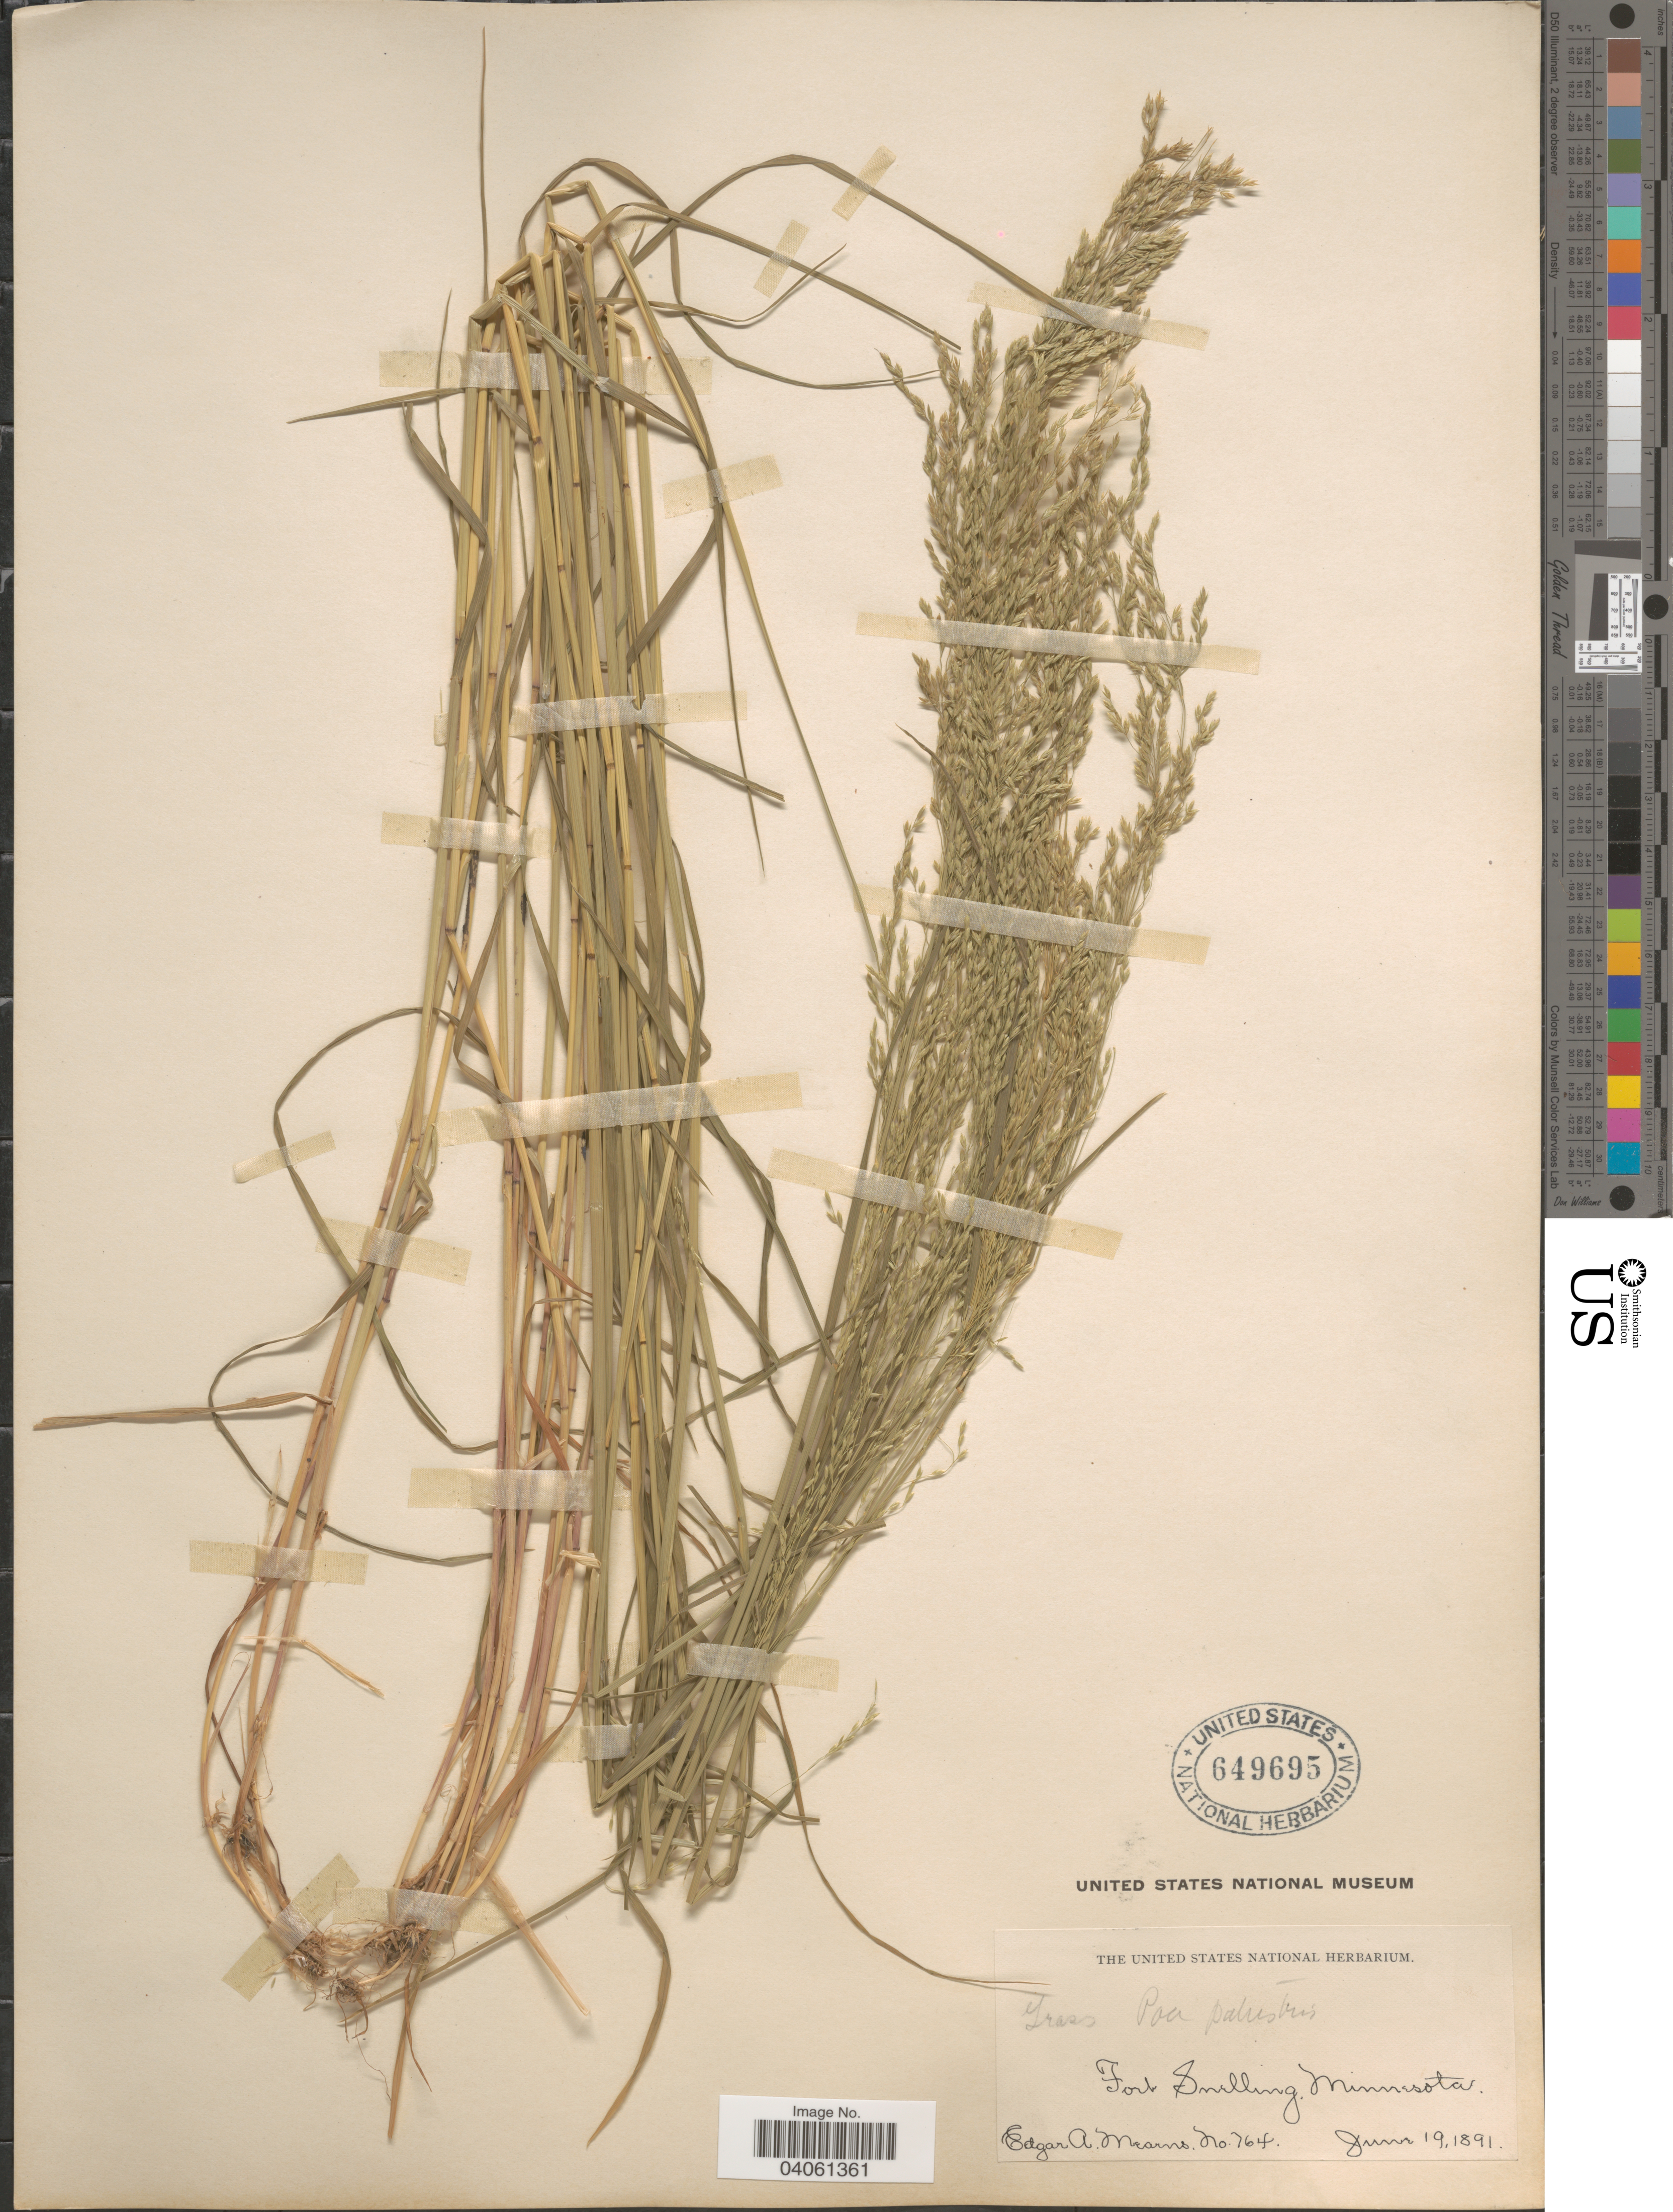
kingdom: Plantae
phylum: Tracheophyta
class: Liliopsida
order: Poales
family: Poaceae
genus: Poa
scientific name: Poa palustris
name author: L.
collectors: E. A. Mearns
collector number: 764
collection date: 1891-06-19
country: United States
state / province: Minnesota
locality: Fort Snelling.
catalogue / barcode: US 649695